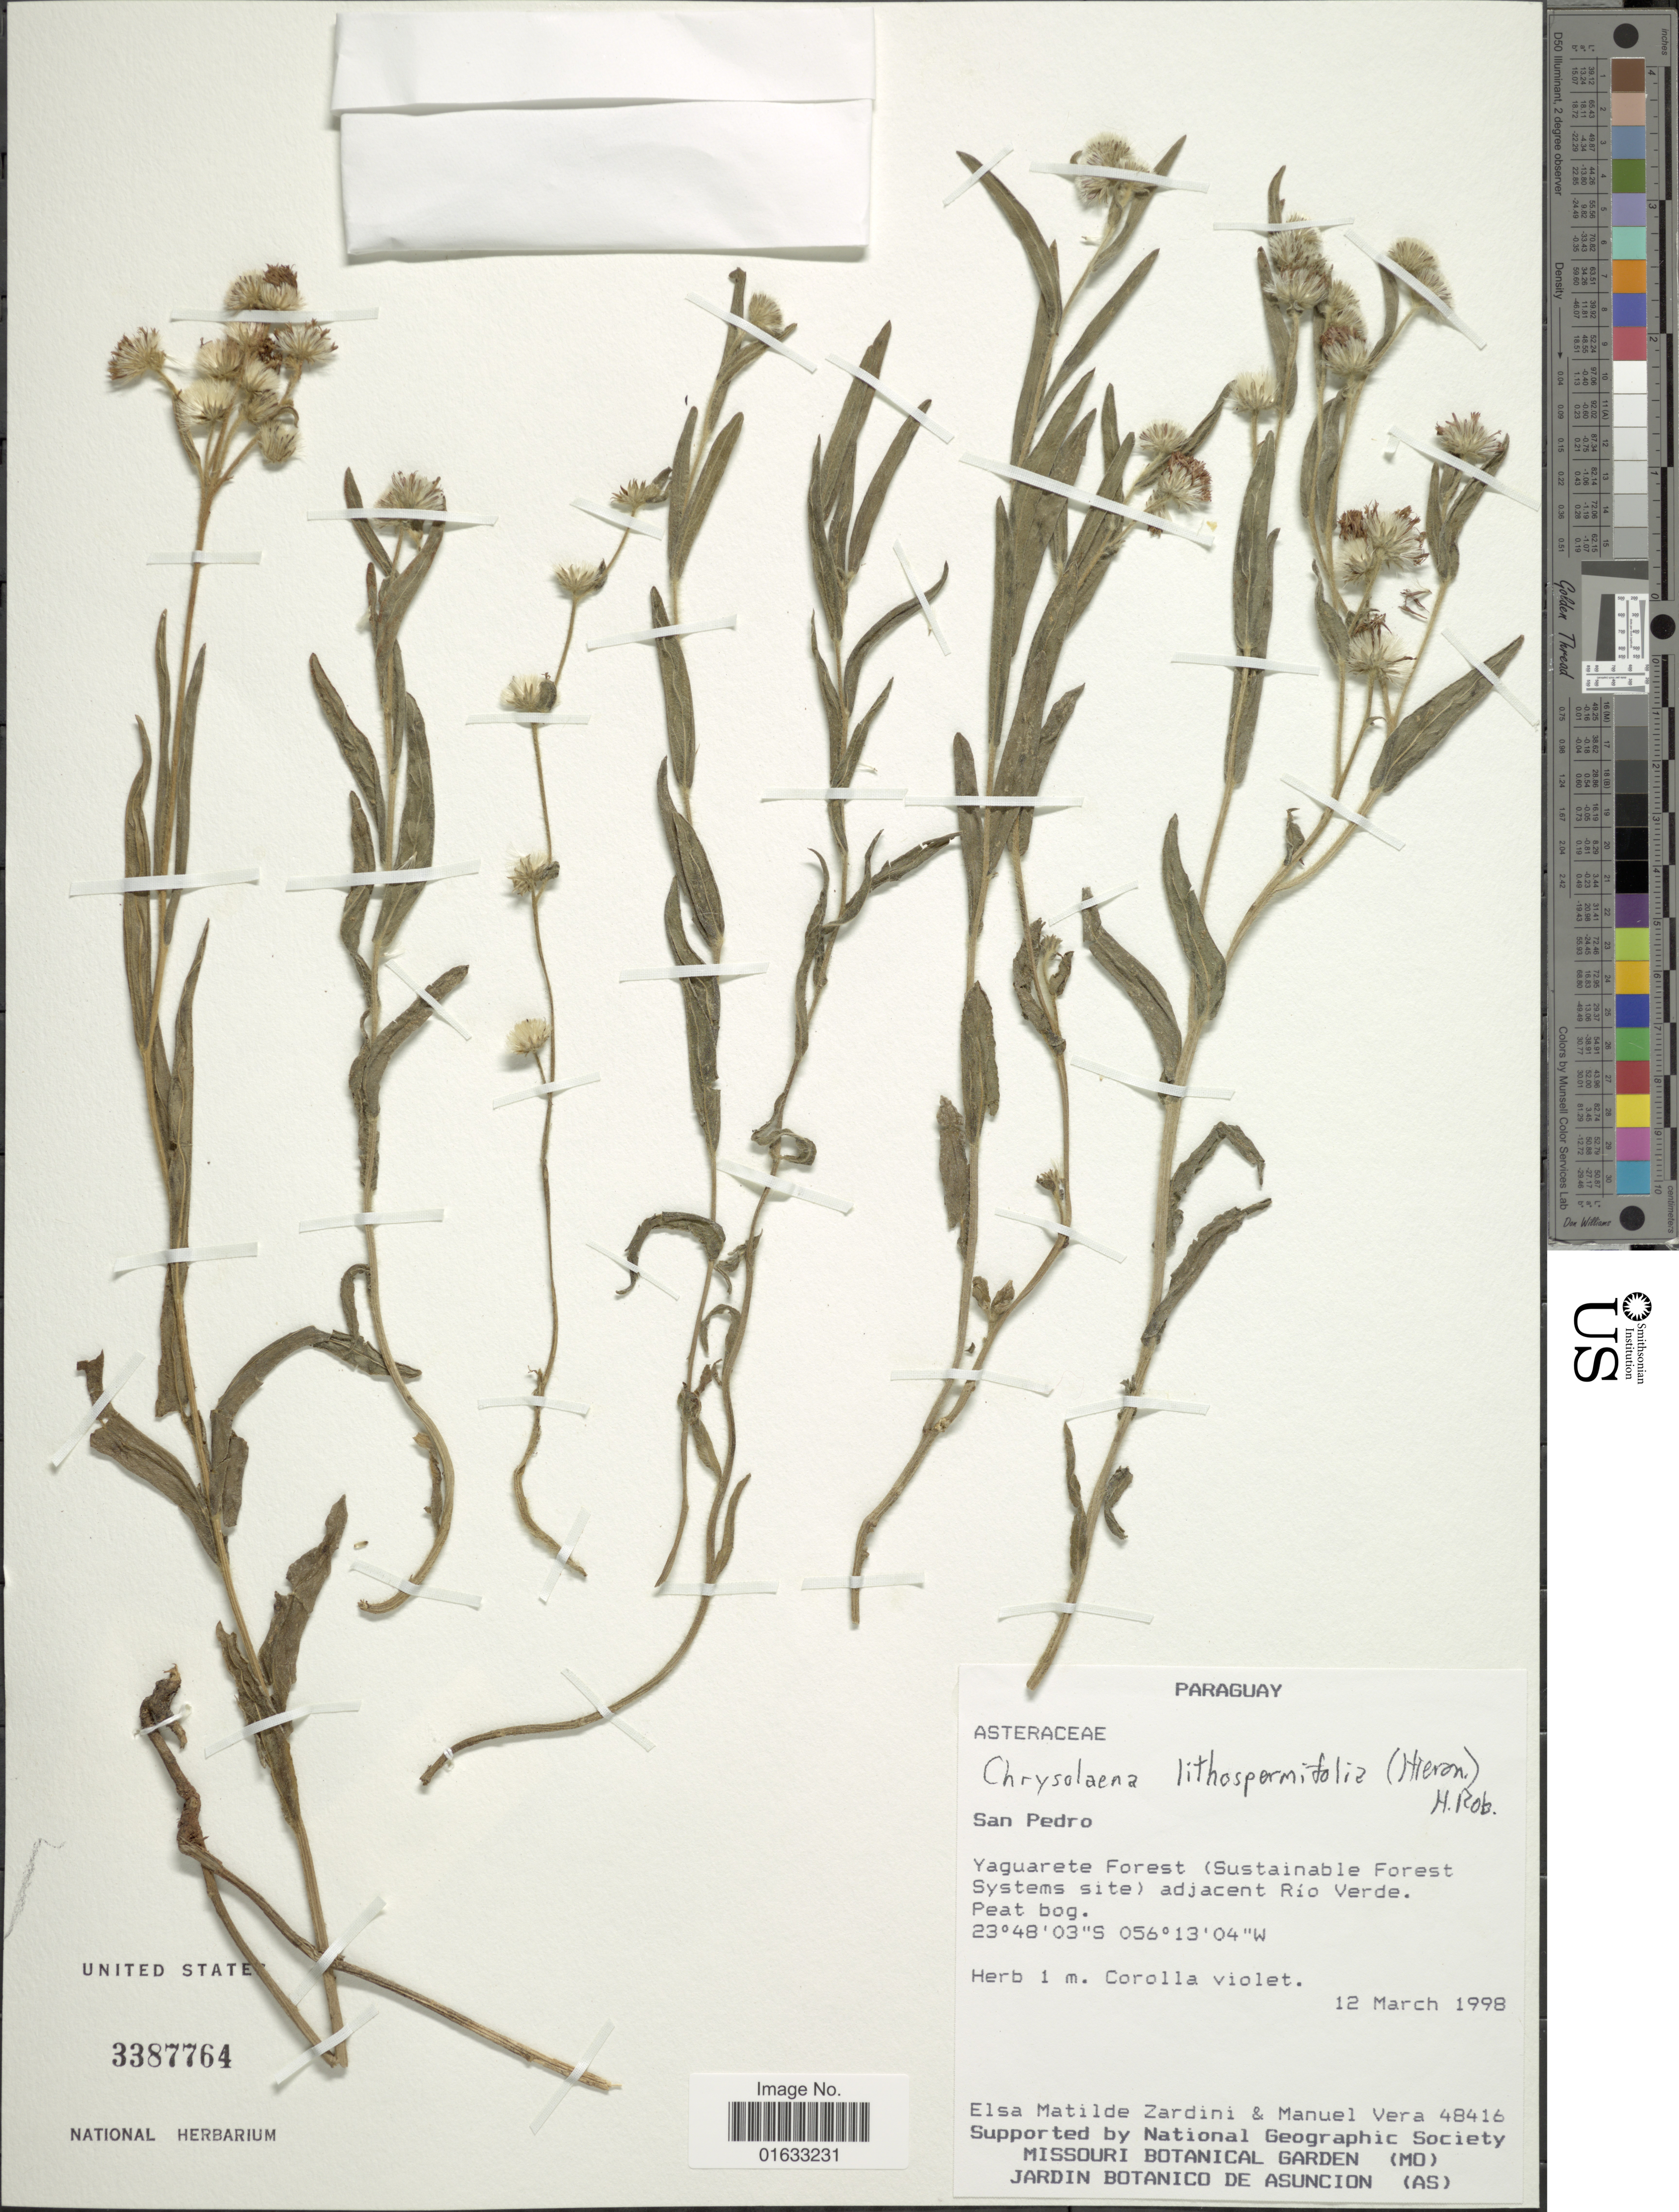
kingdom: Plantae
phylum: Tracheophyta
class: Magnoliopsida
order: Asterales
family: Asteraceae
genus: Chrysolaena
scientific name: Chrysolaena lithospermifolia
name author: (Hieron.) H. Rob.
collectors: E. M. Zardini & M. Vera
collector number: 48416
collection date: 1998-03-12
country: Paraguay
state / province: San Pedro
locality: San Pedro, Yaguarete Forest (Sustainable Forest Systems site) adjacent Rio Verde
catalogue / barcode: US 3387764